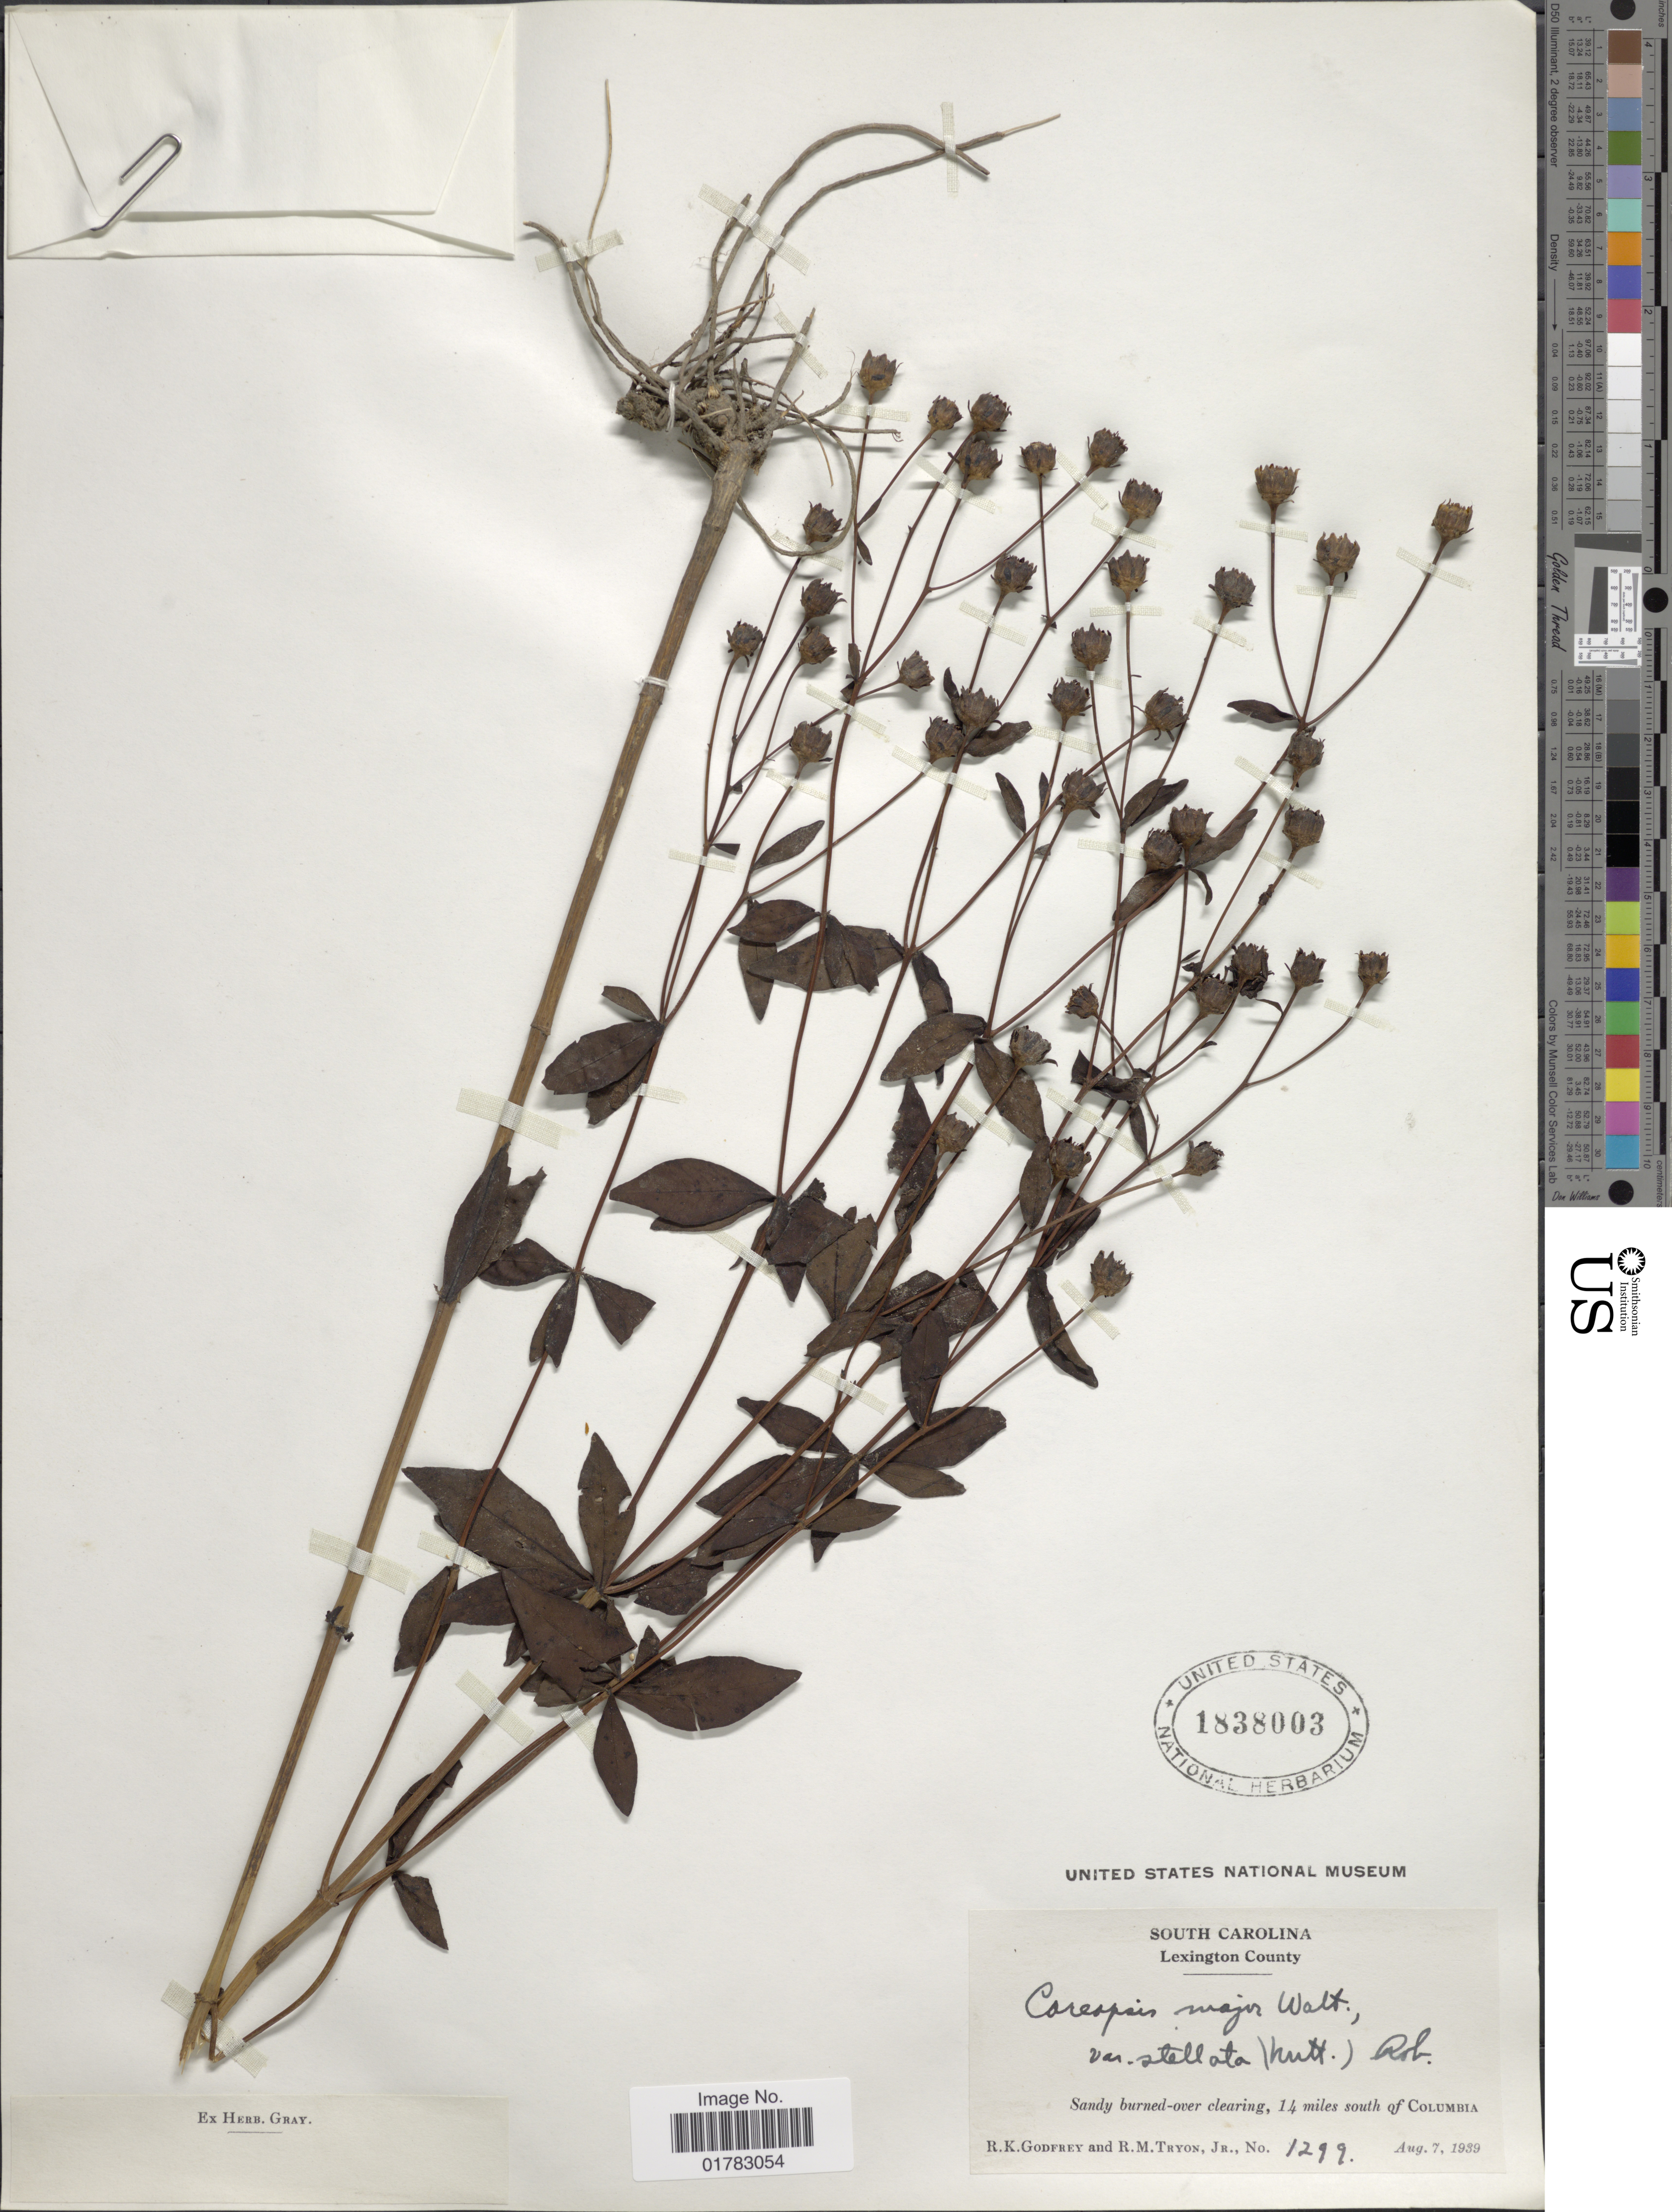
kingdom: Plantae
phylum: Tracheophyta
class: Magnoliopsida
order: Asterales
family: Asteraceae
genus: Coreopsis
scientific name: Coreopsis major var. stellata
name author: (Nutt.) Torr. & A. Gray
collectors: R. K. Godfrey & R. M. Tryon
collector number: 1299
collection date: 1939-08-07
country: United States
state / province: South Carolina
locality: Lexington County, Sandy burned-over clearing, 14 miles south of Columbia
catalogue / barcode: US 1838003